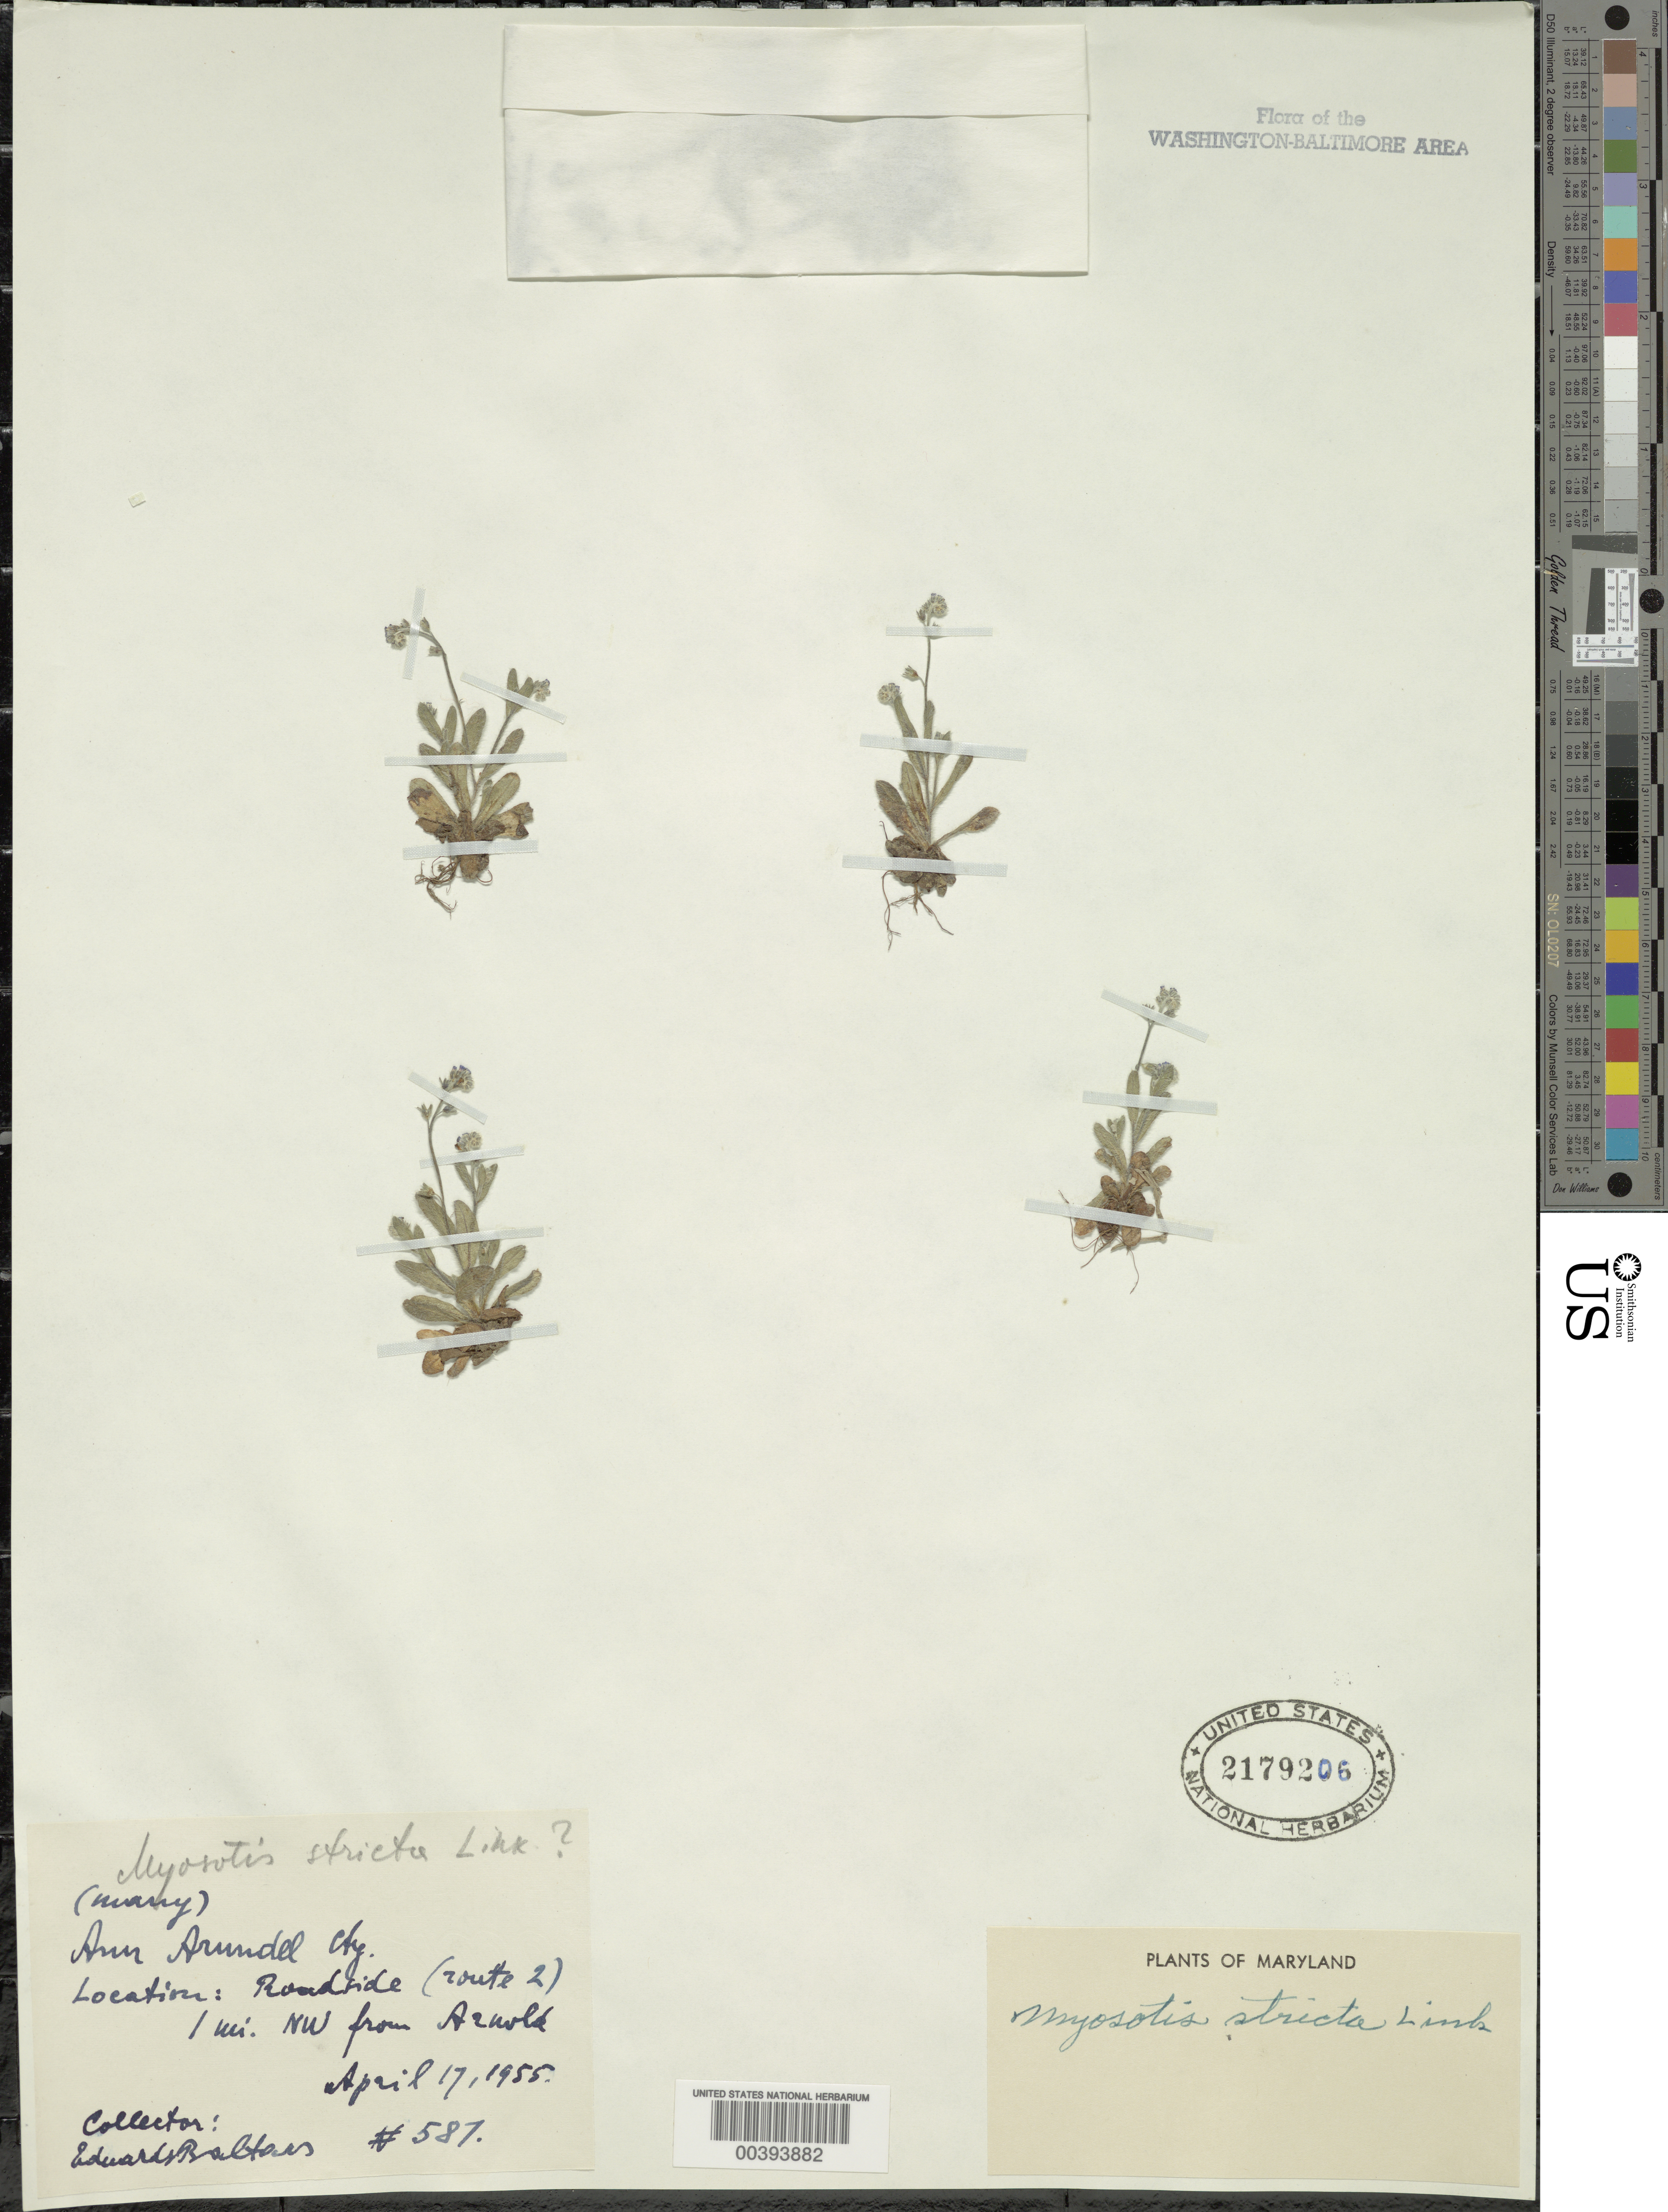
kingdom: Plantae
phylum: Tracheophyta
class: Magnoliopsida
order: Boraginales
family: Boraginaceae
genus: Myosotis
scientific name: Myosotis ramosissima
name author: Rochel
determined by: Goldman, Doug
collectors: E. Baltars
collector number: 587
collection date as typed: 17 Apr 1955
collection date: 1955-04-17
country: United States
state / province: Maryland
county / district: Anne Arundel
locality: northwest of Arnold on Route 2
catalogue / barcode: US 2179206